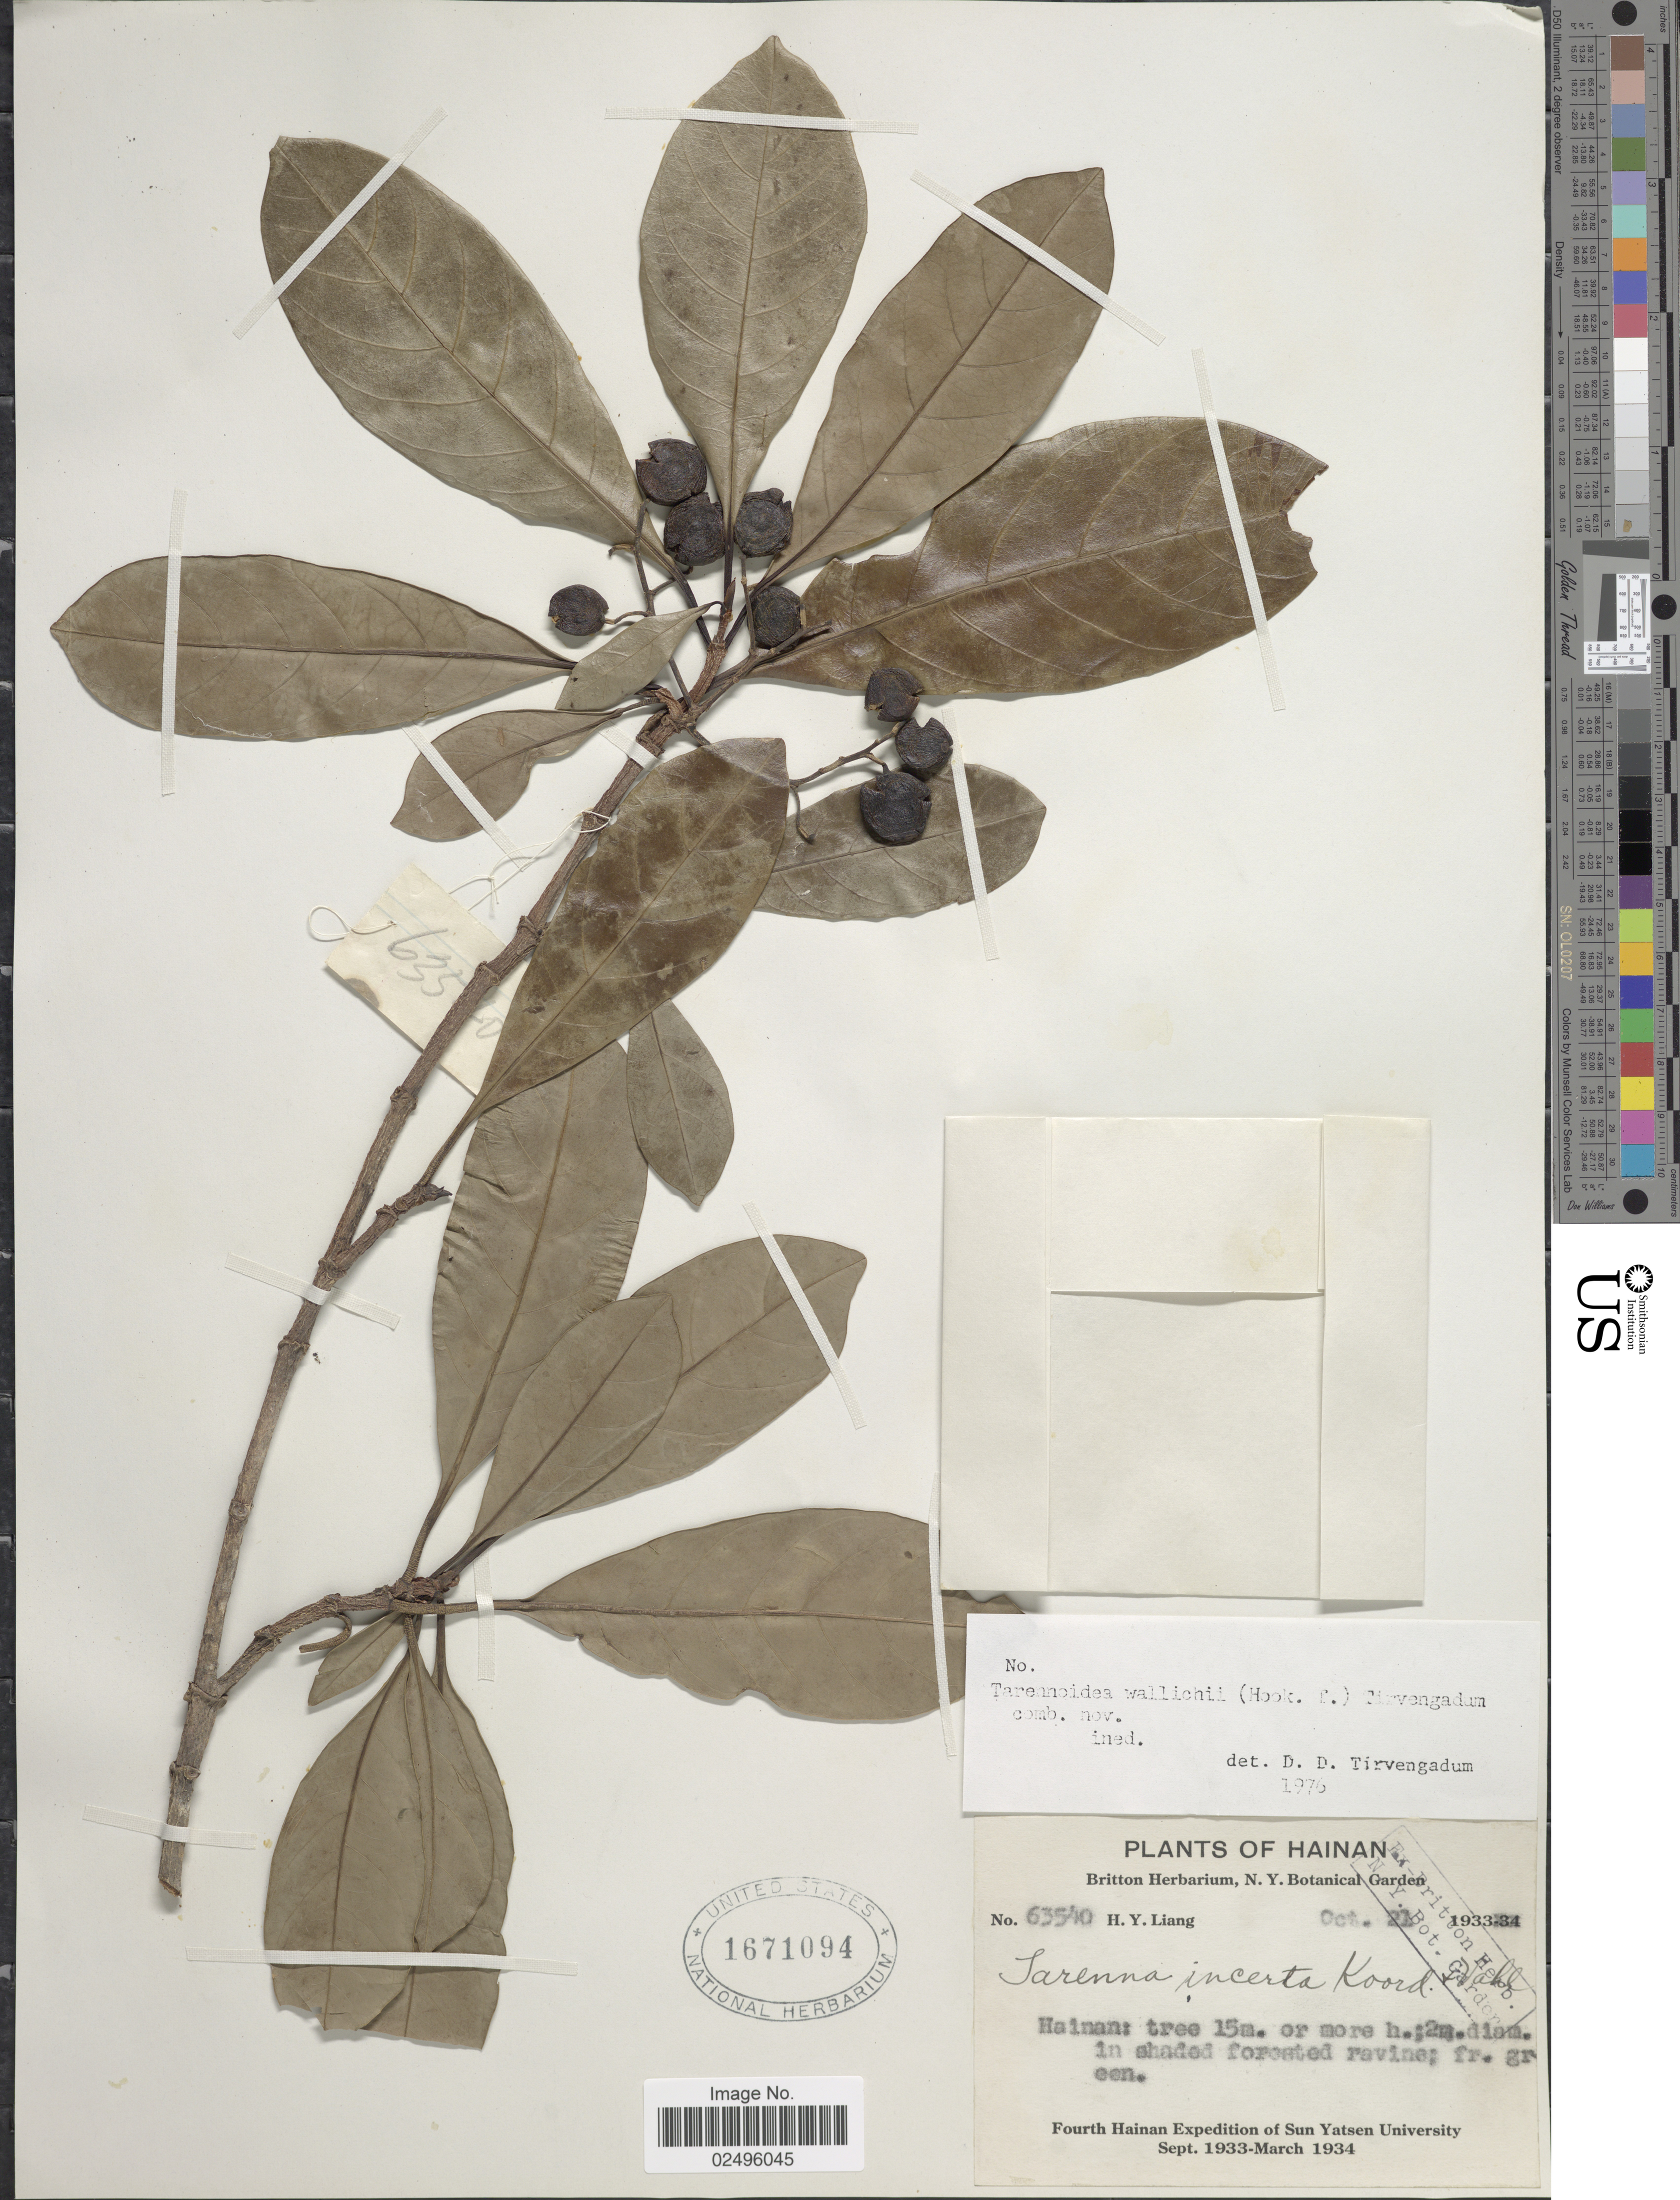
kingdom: Plantae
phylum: Tracheophyta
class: Magnoliopsida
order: Gentianales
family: Rubiaceae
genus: Tarennoidea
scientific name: Tarennoidea wallichii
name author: (Hook. f.) Tirveng. & Sastre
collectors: H. Y. Liang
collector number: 63540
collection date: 1933-10-21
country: China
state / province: Hainan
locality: Hainan, In shaded forested ravine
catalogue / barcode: US 1671094